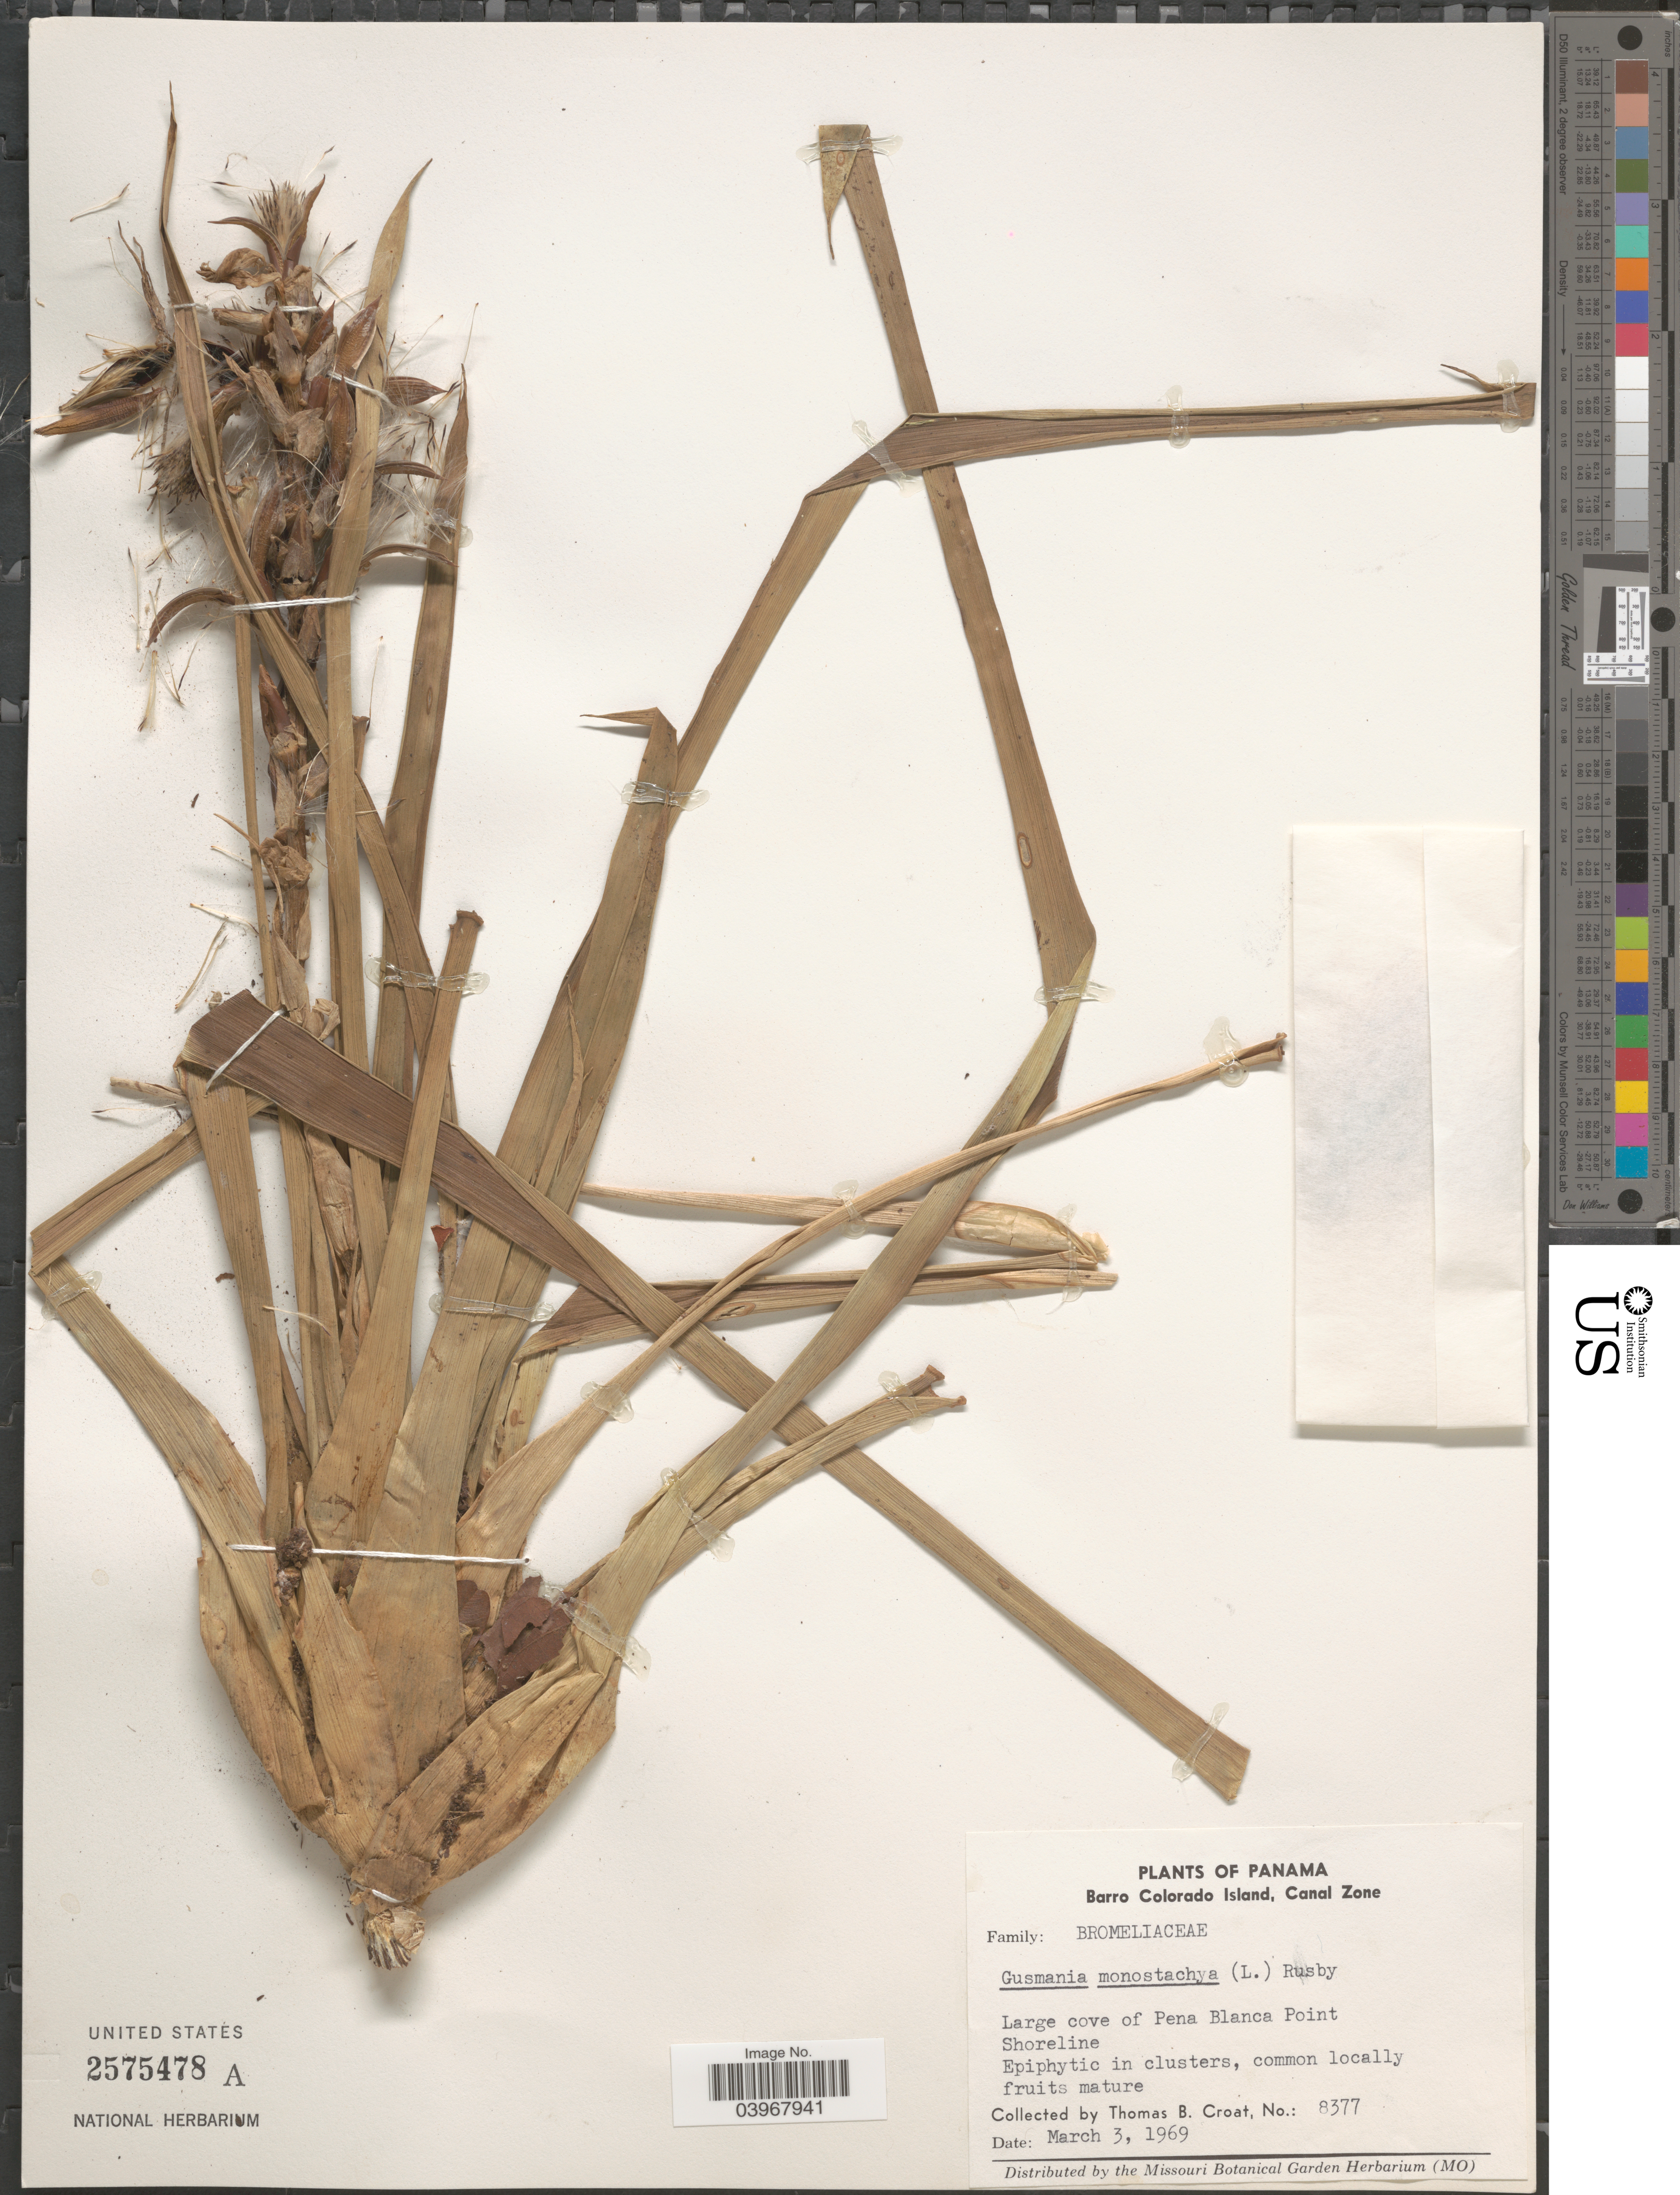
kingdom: Plantae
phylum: Tracheophyta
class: Liliopsida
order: Poales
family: Bromeliaceae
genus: Guzmania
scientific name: Guzmania monostachia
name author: (L.) Rusby ex Mez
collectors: T. B. Croat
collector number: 8377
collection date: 1969-03-03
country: Panama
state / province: Panamá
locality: Barro Colorado Island, Canal Zone. Large cove of Pena Blanca Point. Shoreline.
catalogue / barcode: US 2575478A